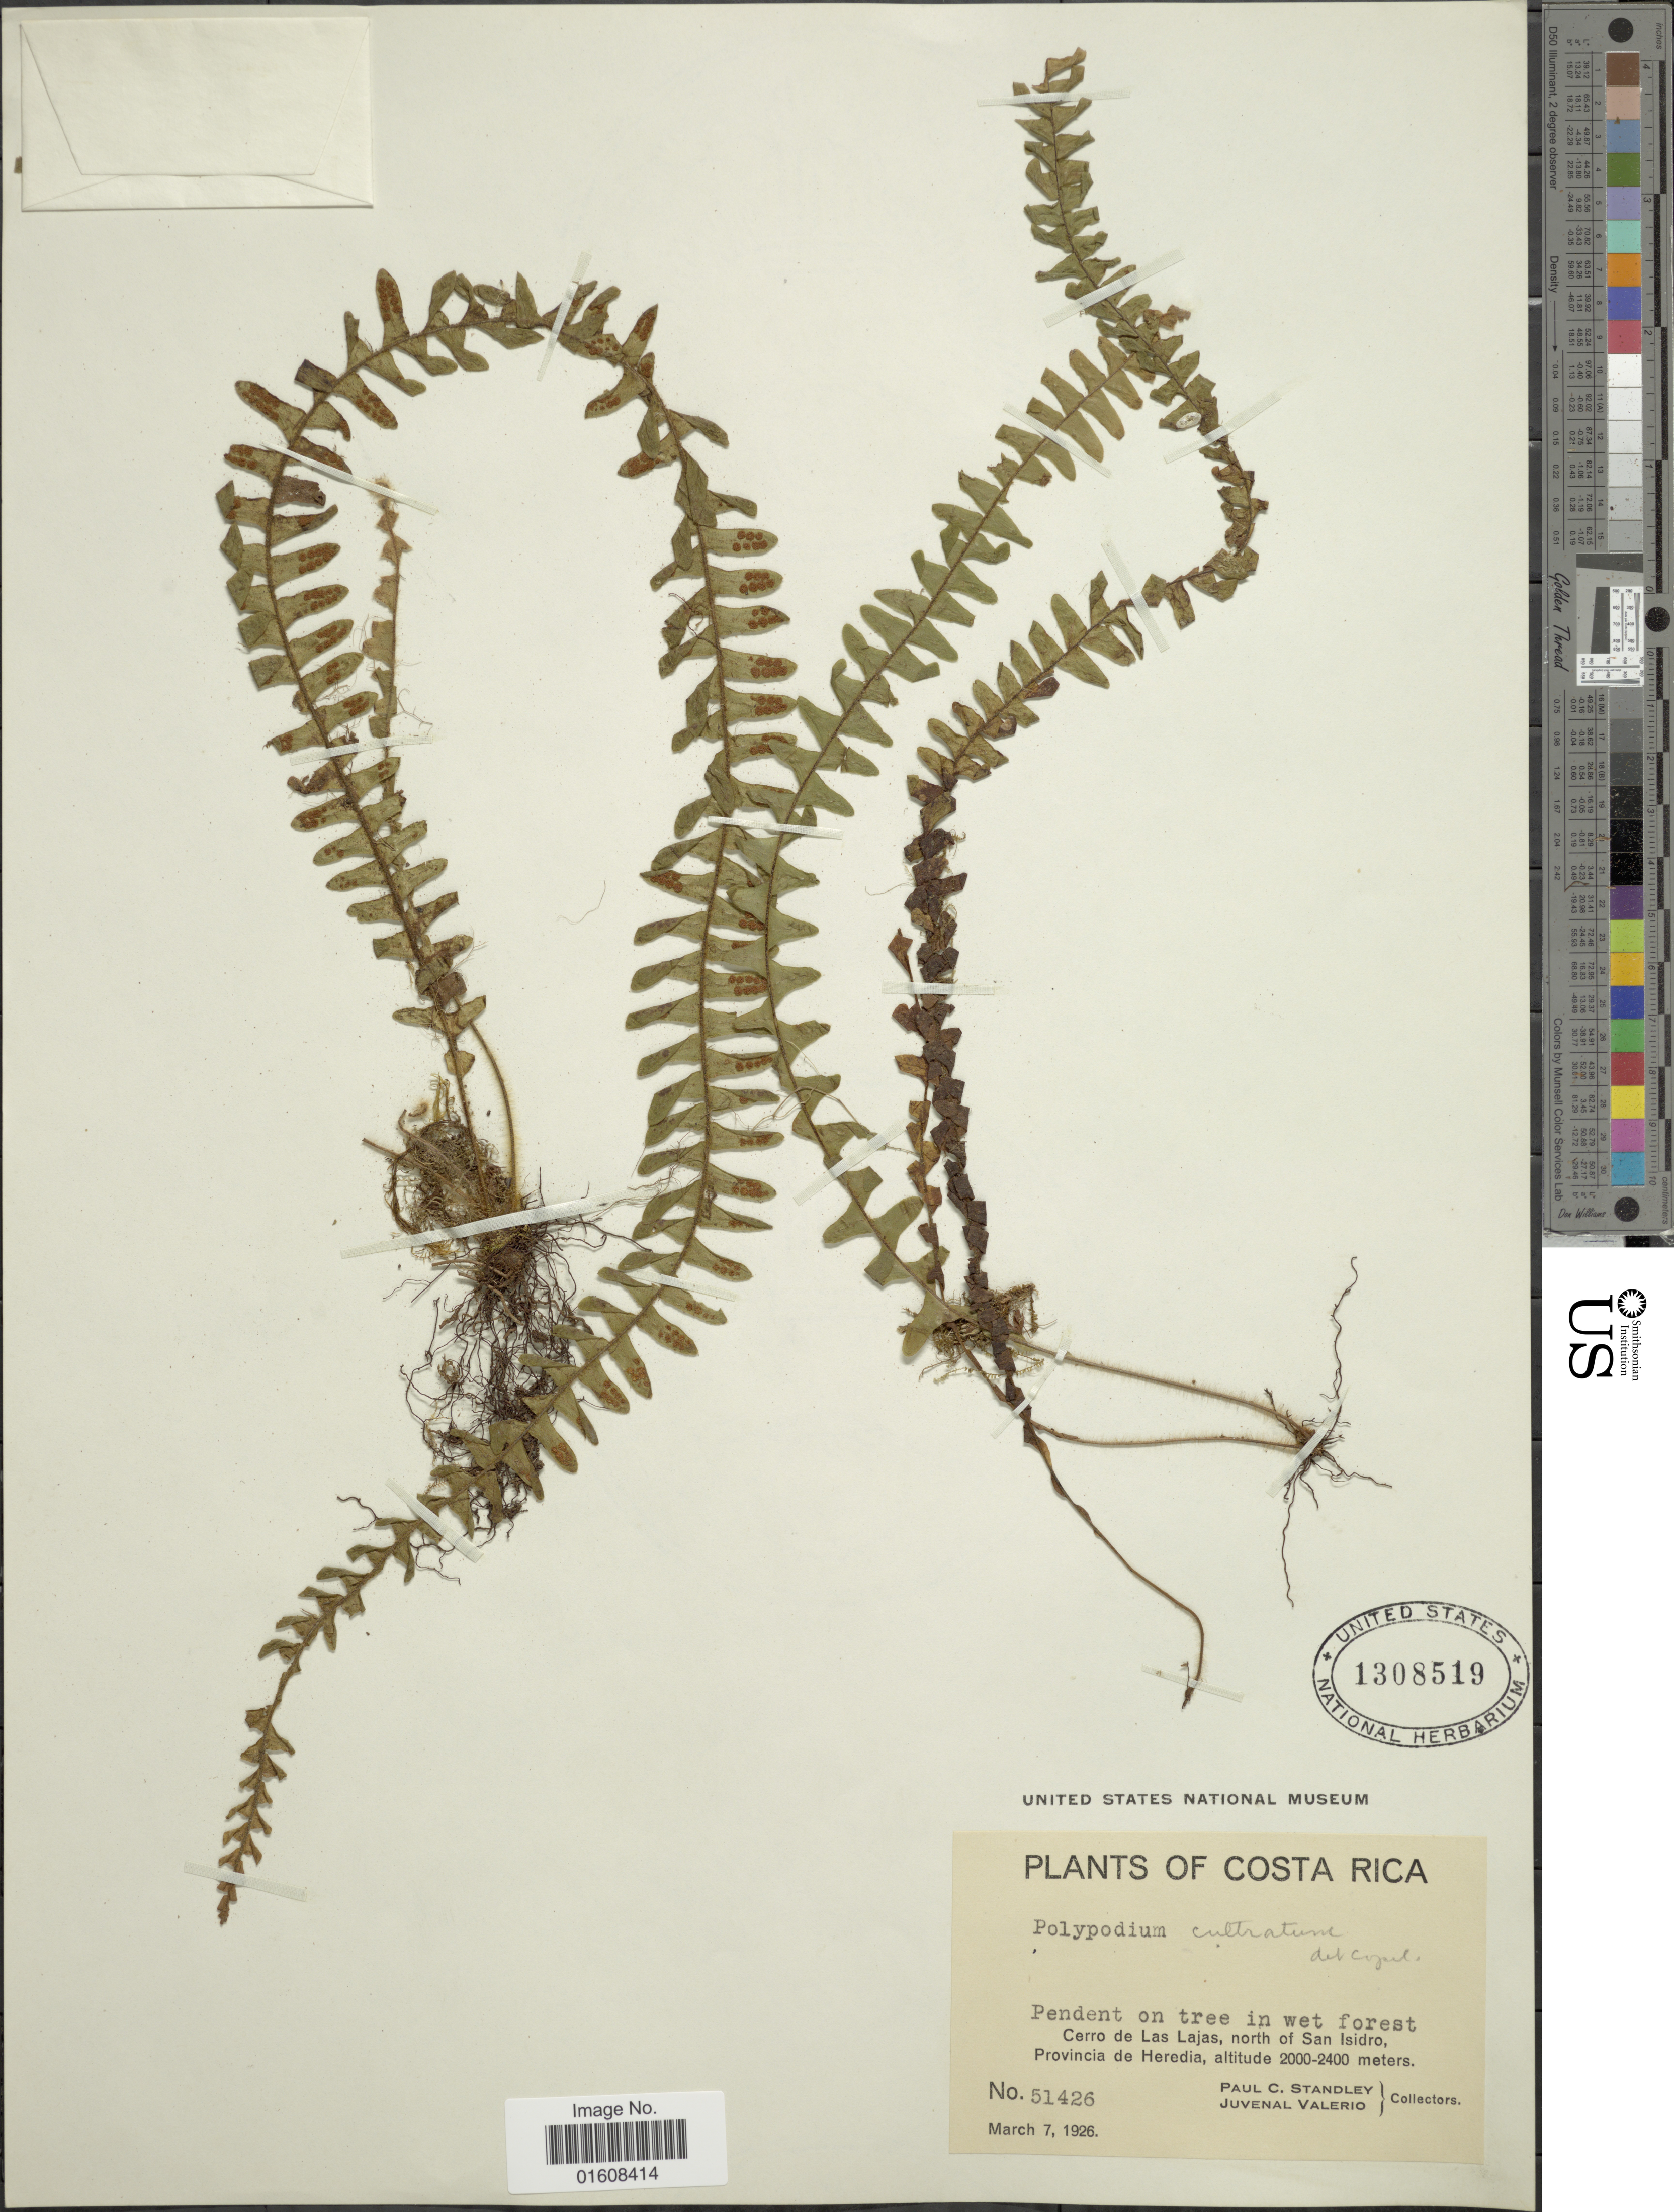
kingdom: Plantae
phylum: Tracheophyta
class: Polypodiopsida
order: Polypodiales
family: Polypodiaceae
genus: Alansmia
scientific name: Alansmia lanigera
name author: (Desv.) Moguel & M. Kessler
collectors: P. C. Standley & J. Valerio R.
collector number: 51426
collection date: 1926-03-07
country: Costa Rica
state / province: Heredia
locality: Cerro de Las Lajas, north of San Isidro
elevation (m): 2000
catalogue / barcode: US 1308519